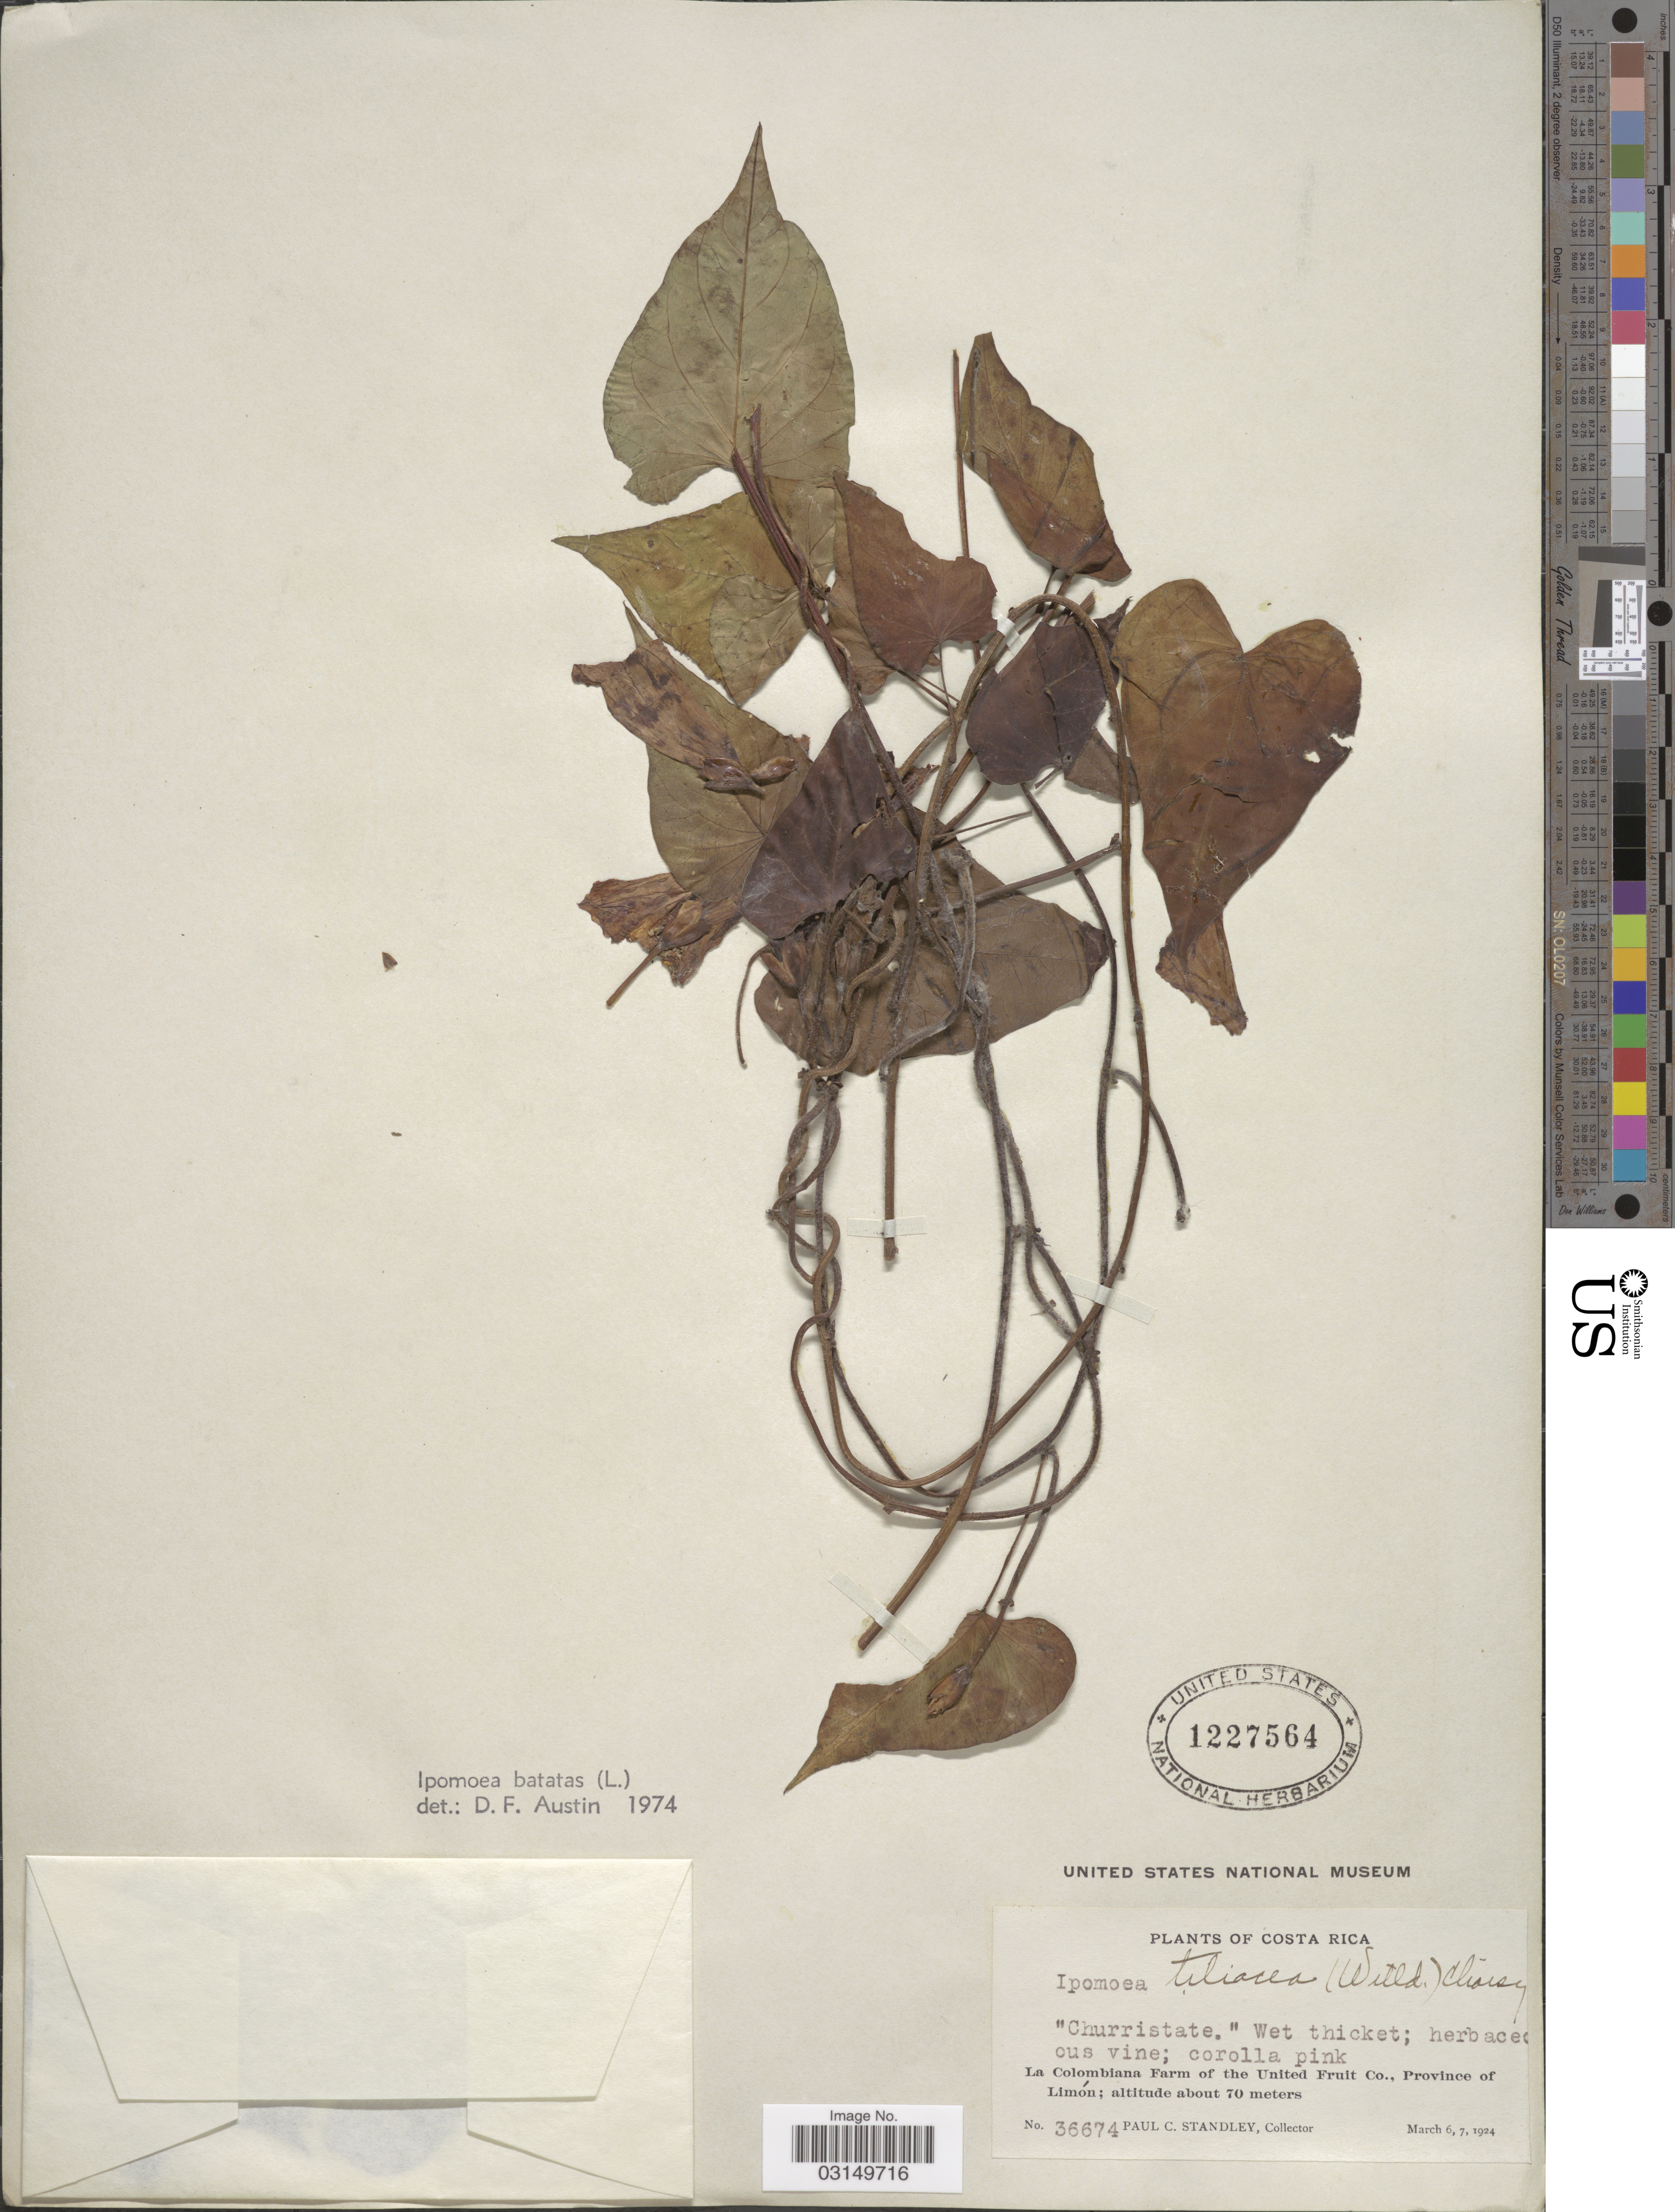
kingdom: Plantae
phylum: Tracheophyta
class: Magnoliopsida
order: Solanales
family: Convolvulaceae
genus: Ipomoea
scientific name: Ipomoea batatas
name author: (L.) Lam.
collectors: P. C. Standley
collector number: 36674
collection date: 1924-03-06/1924-03-07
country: Costa Rica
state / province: Limón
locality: La Colombiana Farm of the United Fruit Co., Province of Limón.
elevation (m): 70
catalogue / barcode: US 1227564